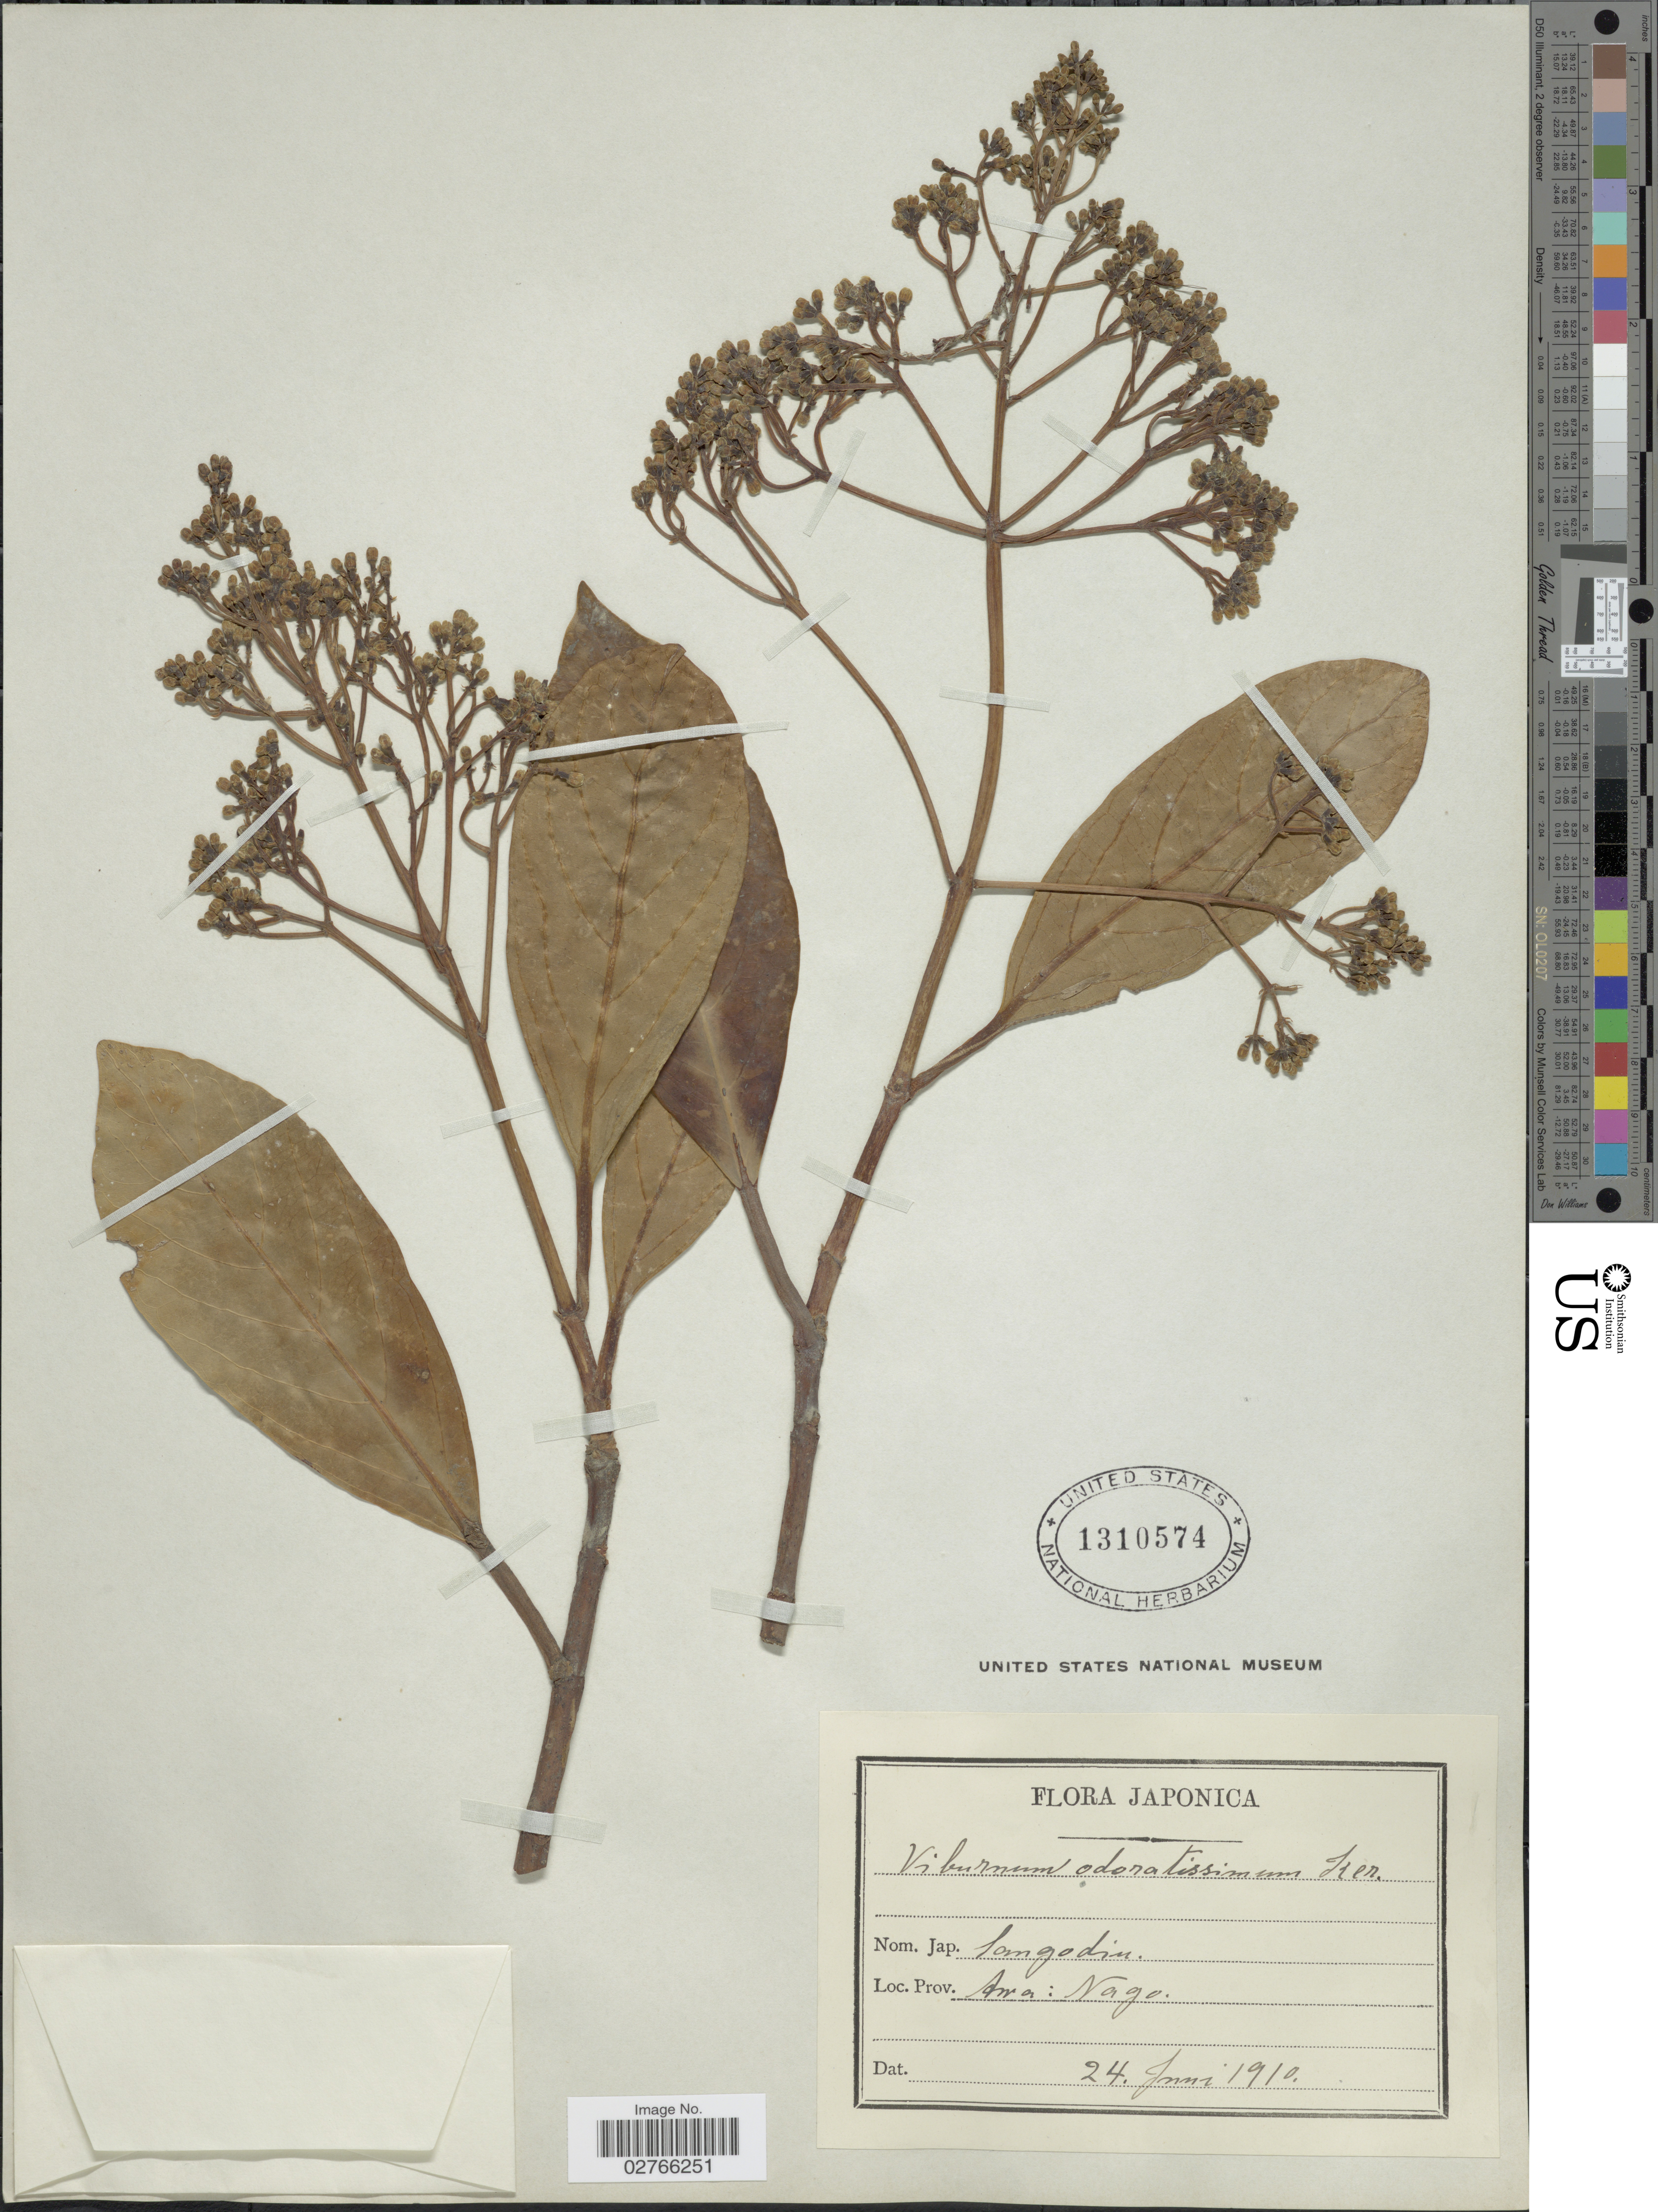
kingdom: Plantae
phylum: Tracheophyta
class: Magnoliopsida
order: Dipsacales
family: Viburnaceae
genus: Viburnum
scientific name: Viburnum odoratissimum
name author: Ker Gawl.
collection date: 1910-06-24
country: Japan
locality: Awa: Nago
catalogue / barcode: US 1310574